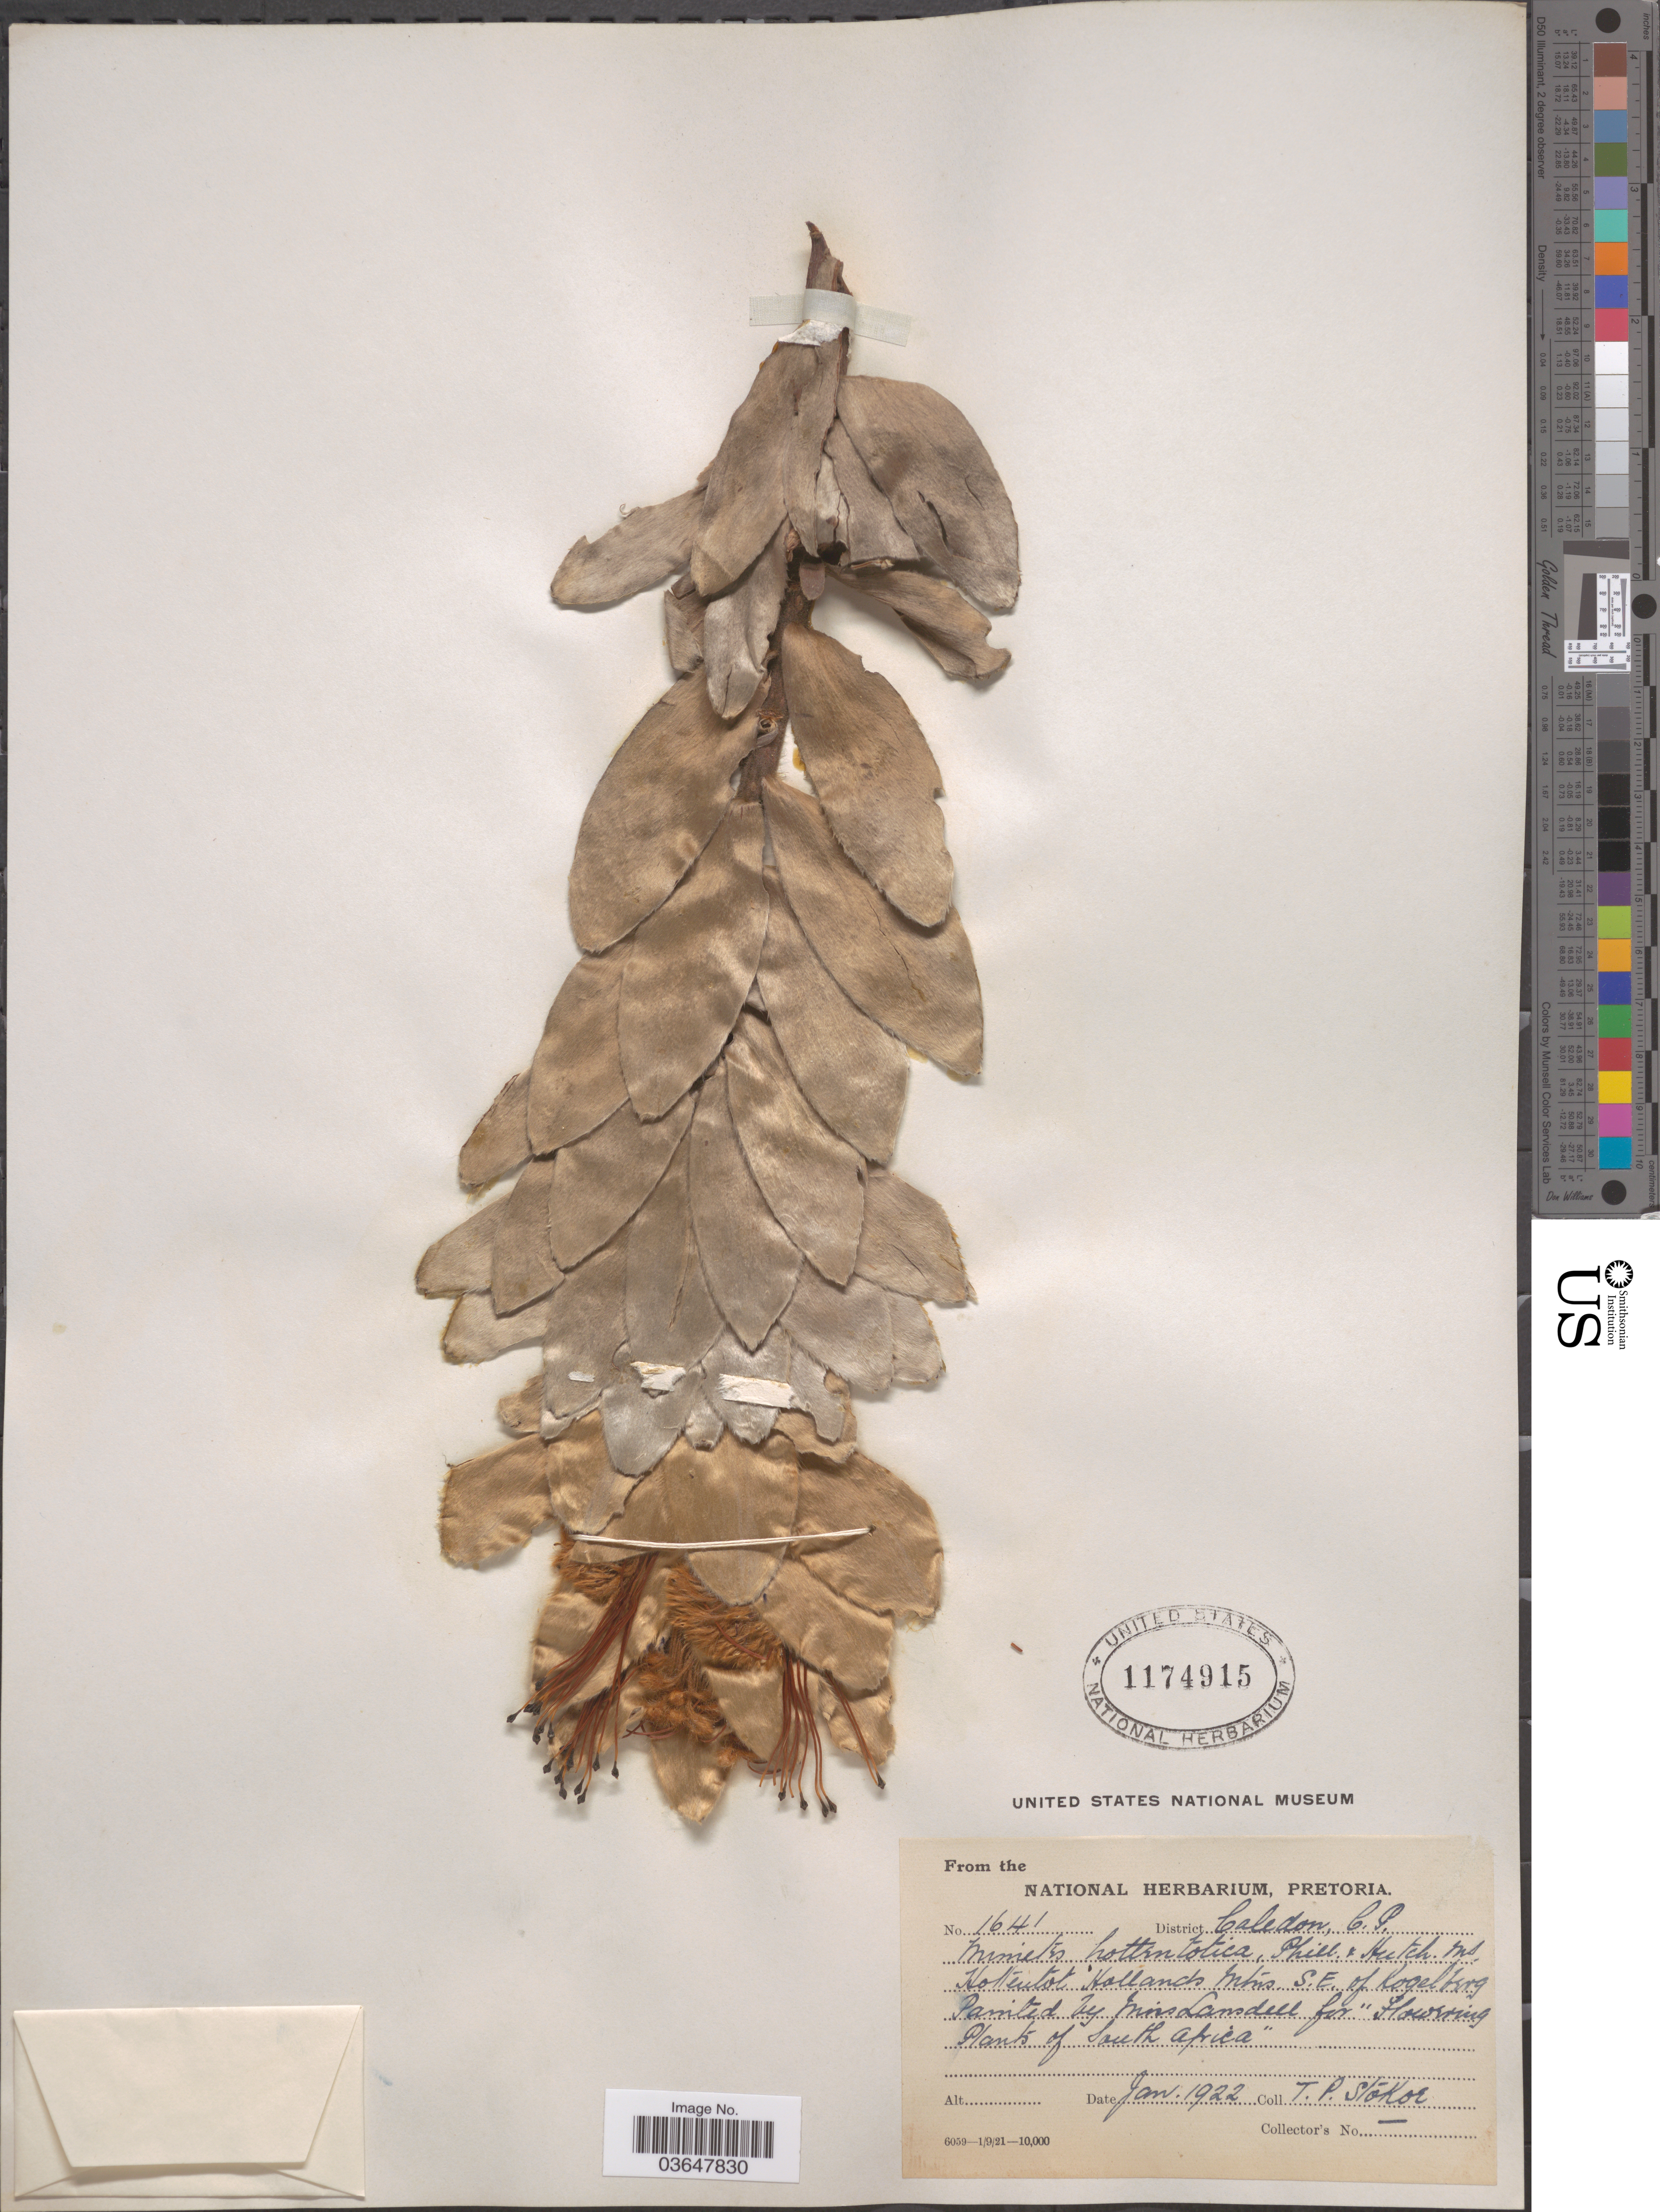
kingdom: Plantae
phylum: Tracheophyta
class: Magnoliopsida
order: Proteales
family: Proteaceae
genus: Mimetes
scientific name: Mimetes hottentoticus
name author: E. Phillips & Hutch.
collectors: T. Stokoe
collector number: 1641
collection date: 1922-01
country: South Africa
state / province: Western Cape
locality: District Caledon. Hottentot Hollands Mtns. S.E. of Kogelberg.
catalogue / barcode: US 1174915